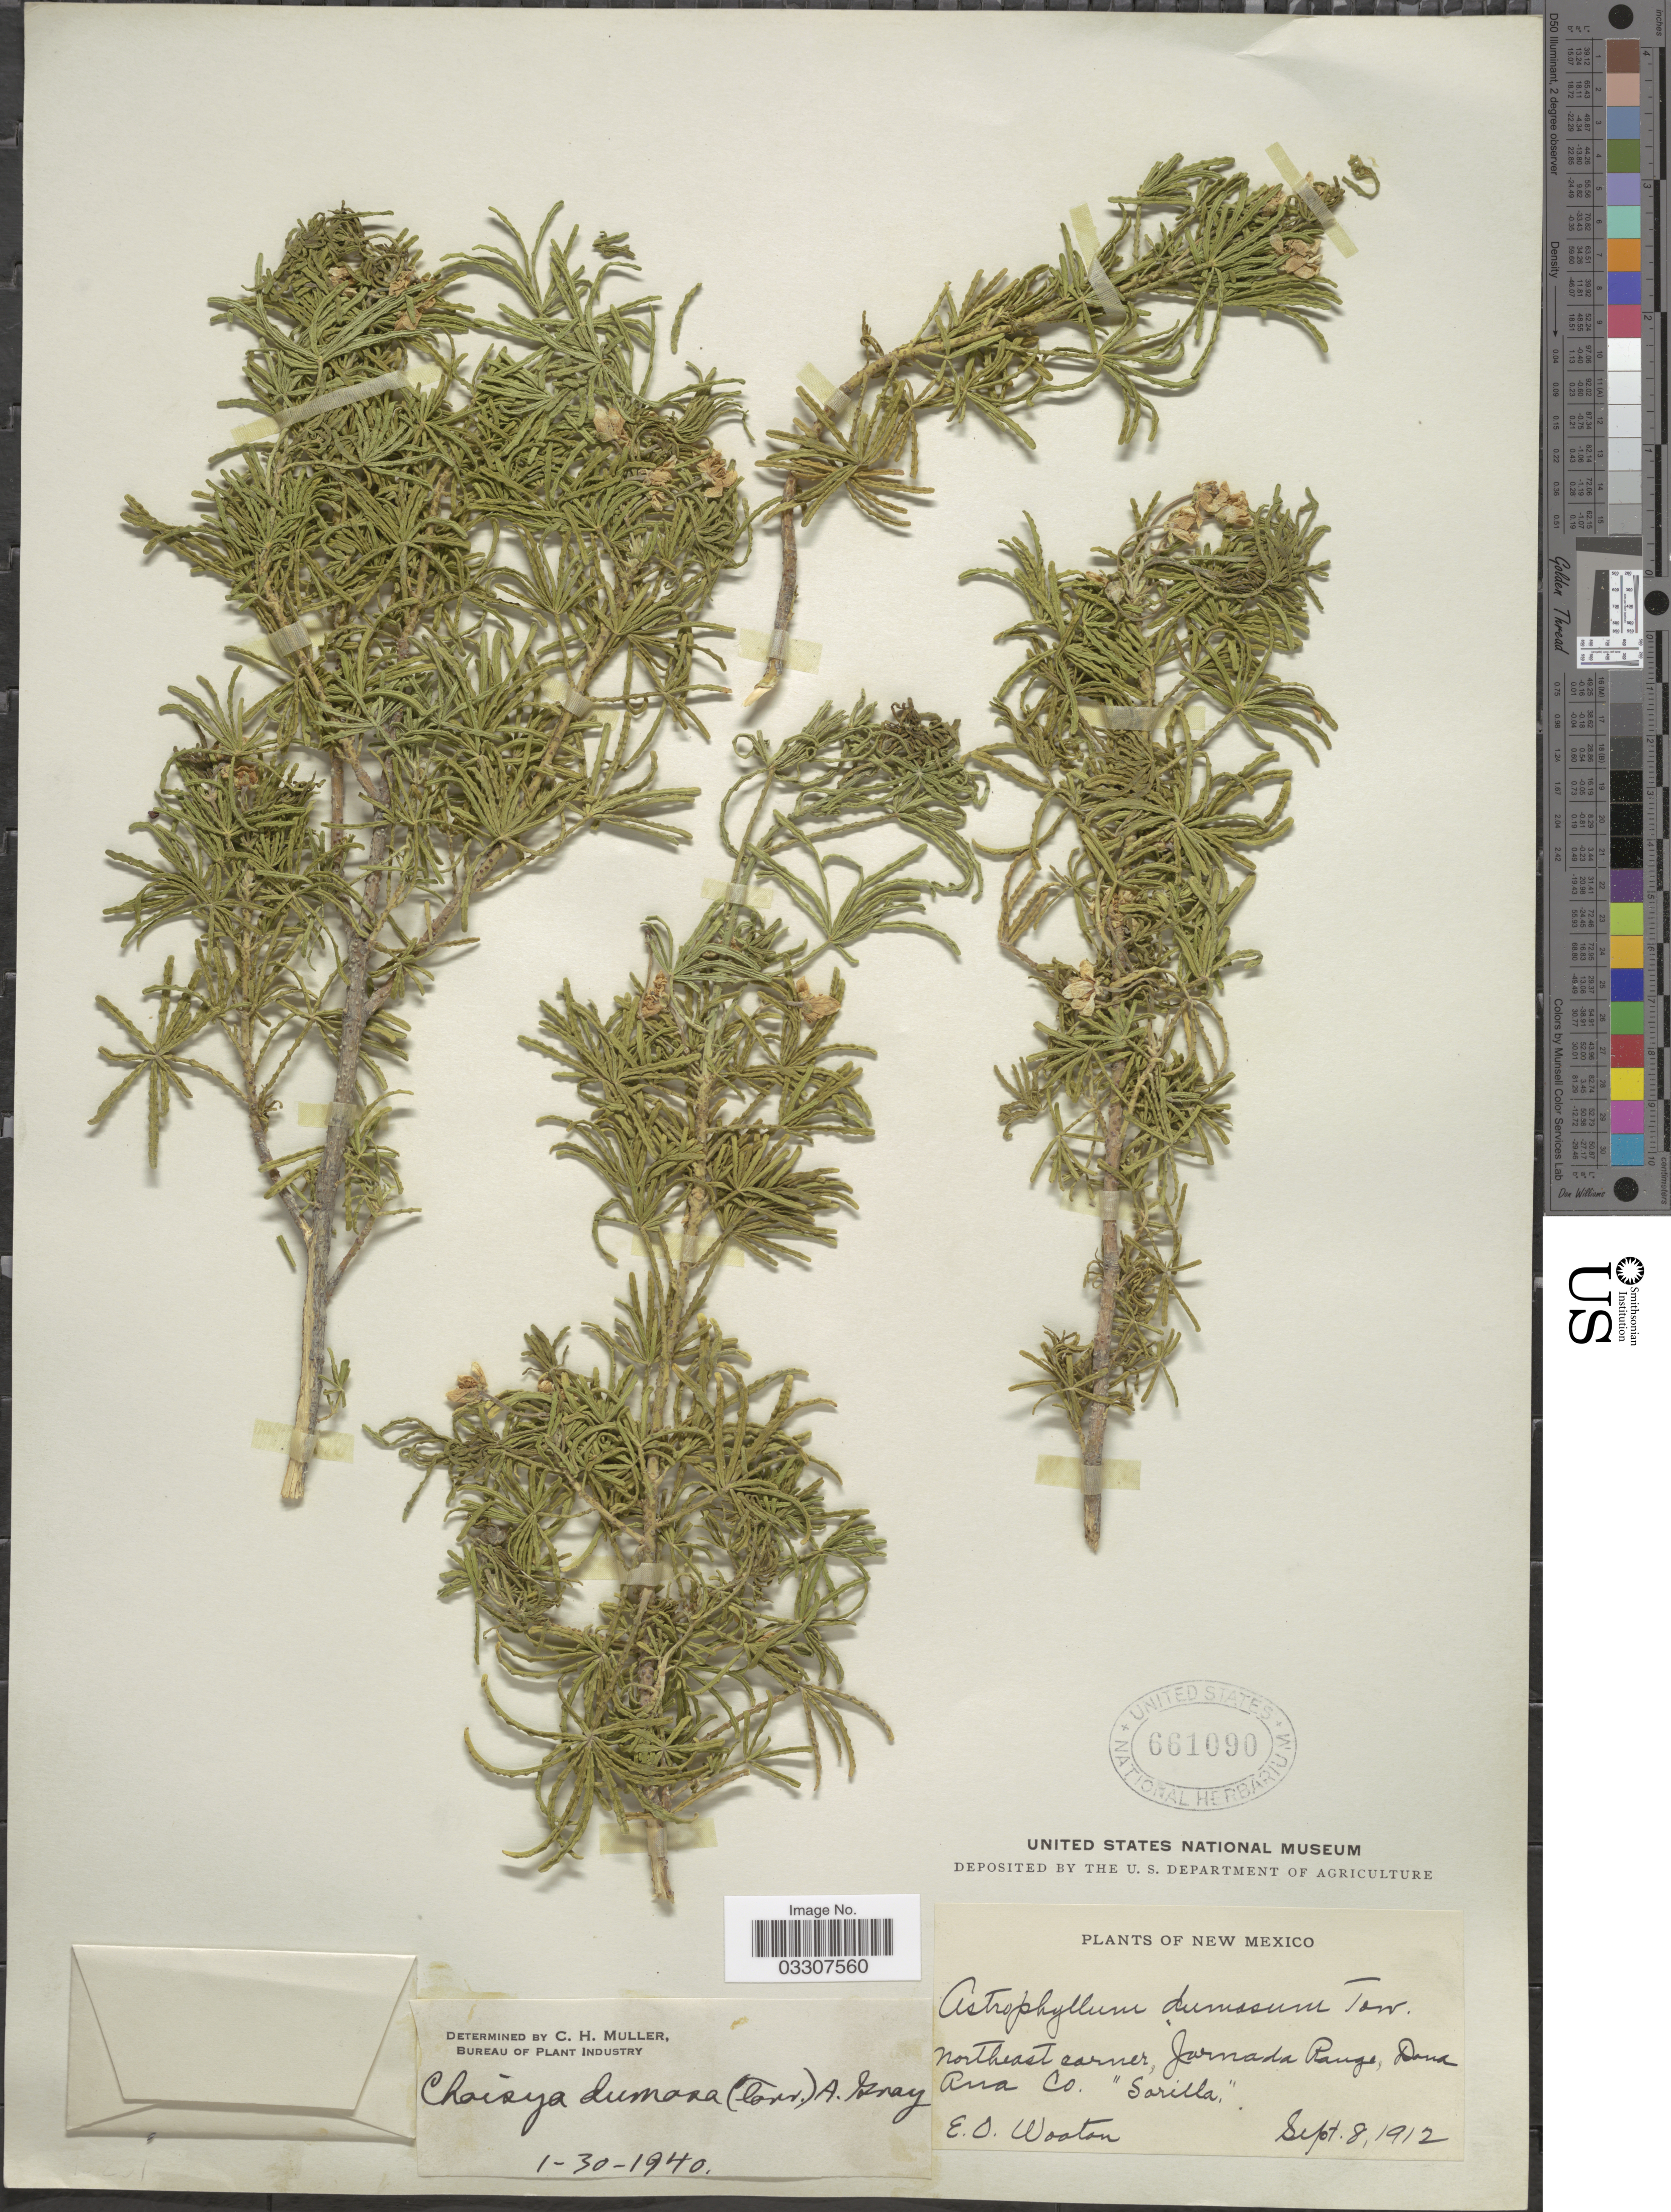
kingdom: Plantae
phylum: Tracheophyta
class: Magnoliopsida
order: Sapindales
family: Rutaceae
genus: Choisya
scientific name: Choisya dumosa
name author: A. Gray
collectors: E. O. Wooton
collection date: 1912-09-08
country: United States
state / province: New Mexico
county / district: Dona Ana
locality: Northeast corner, Jornada Range, Dona Ana Co. "Sarilla".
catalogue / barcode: US 661090